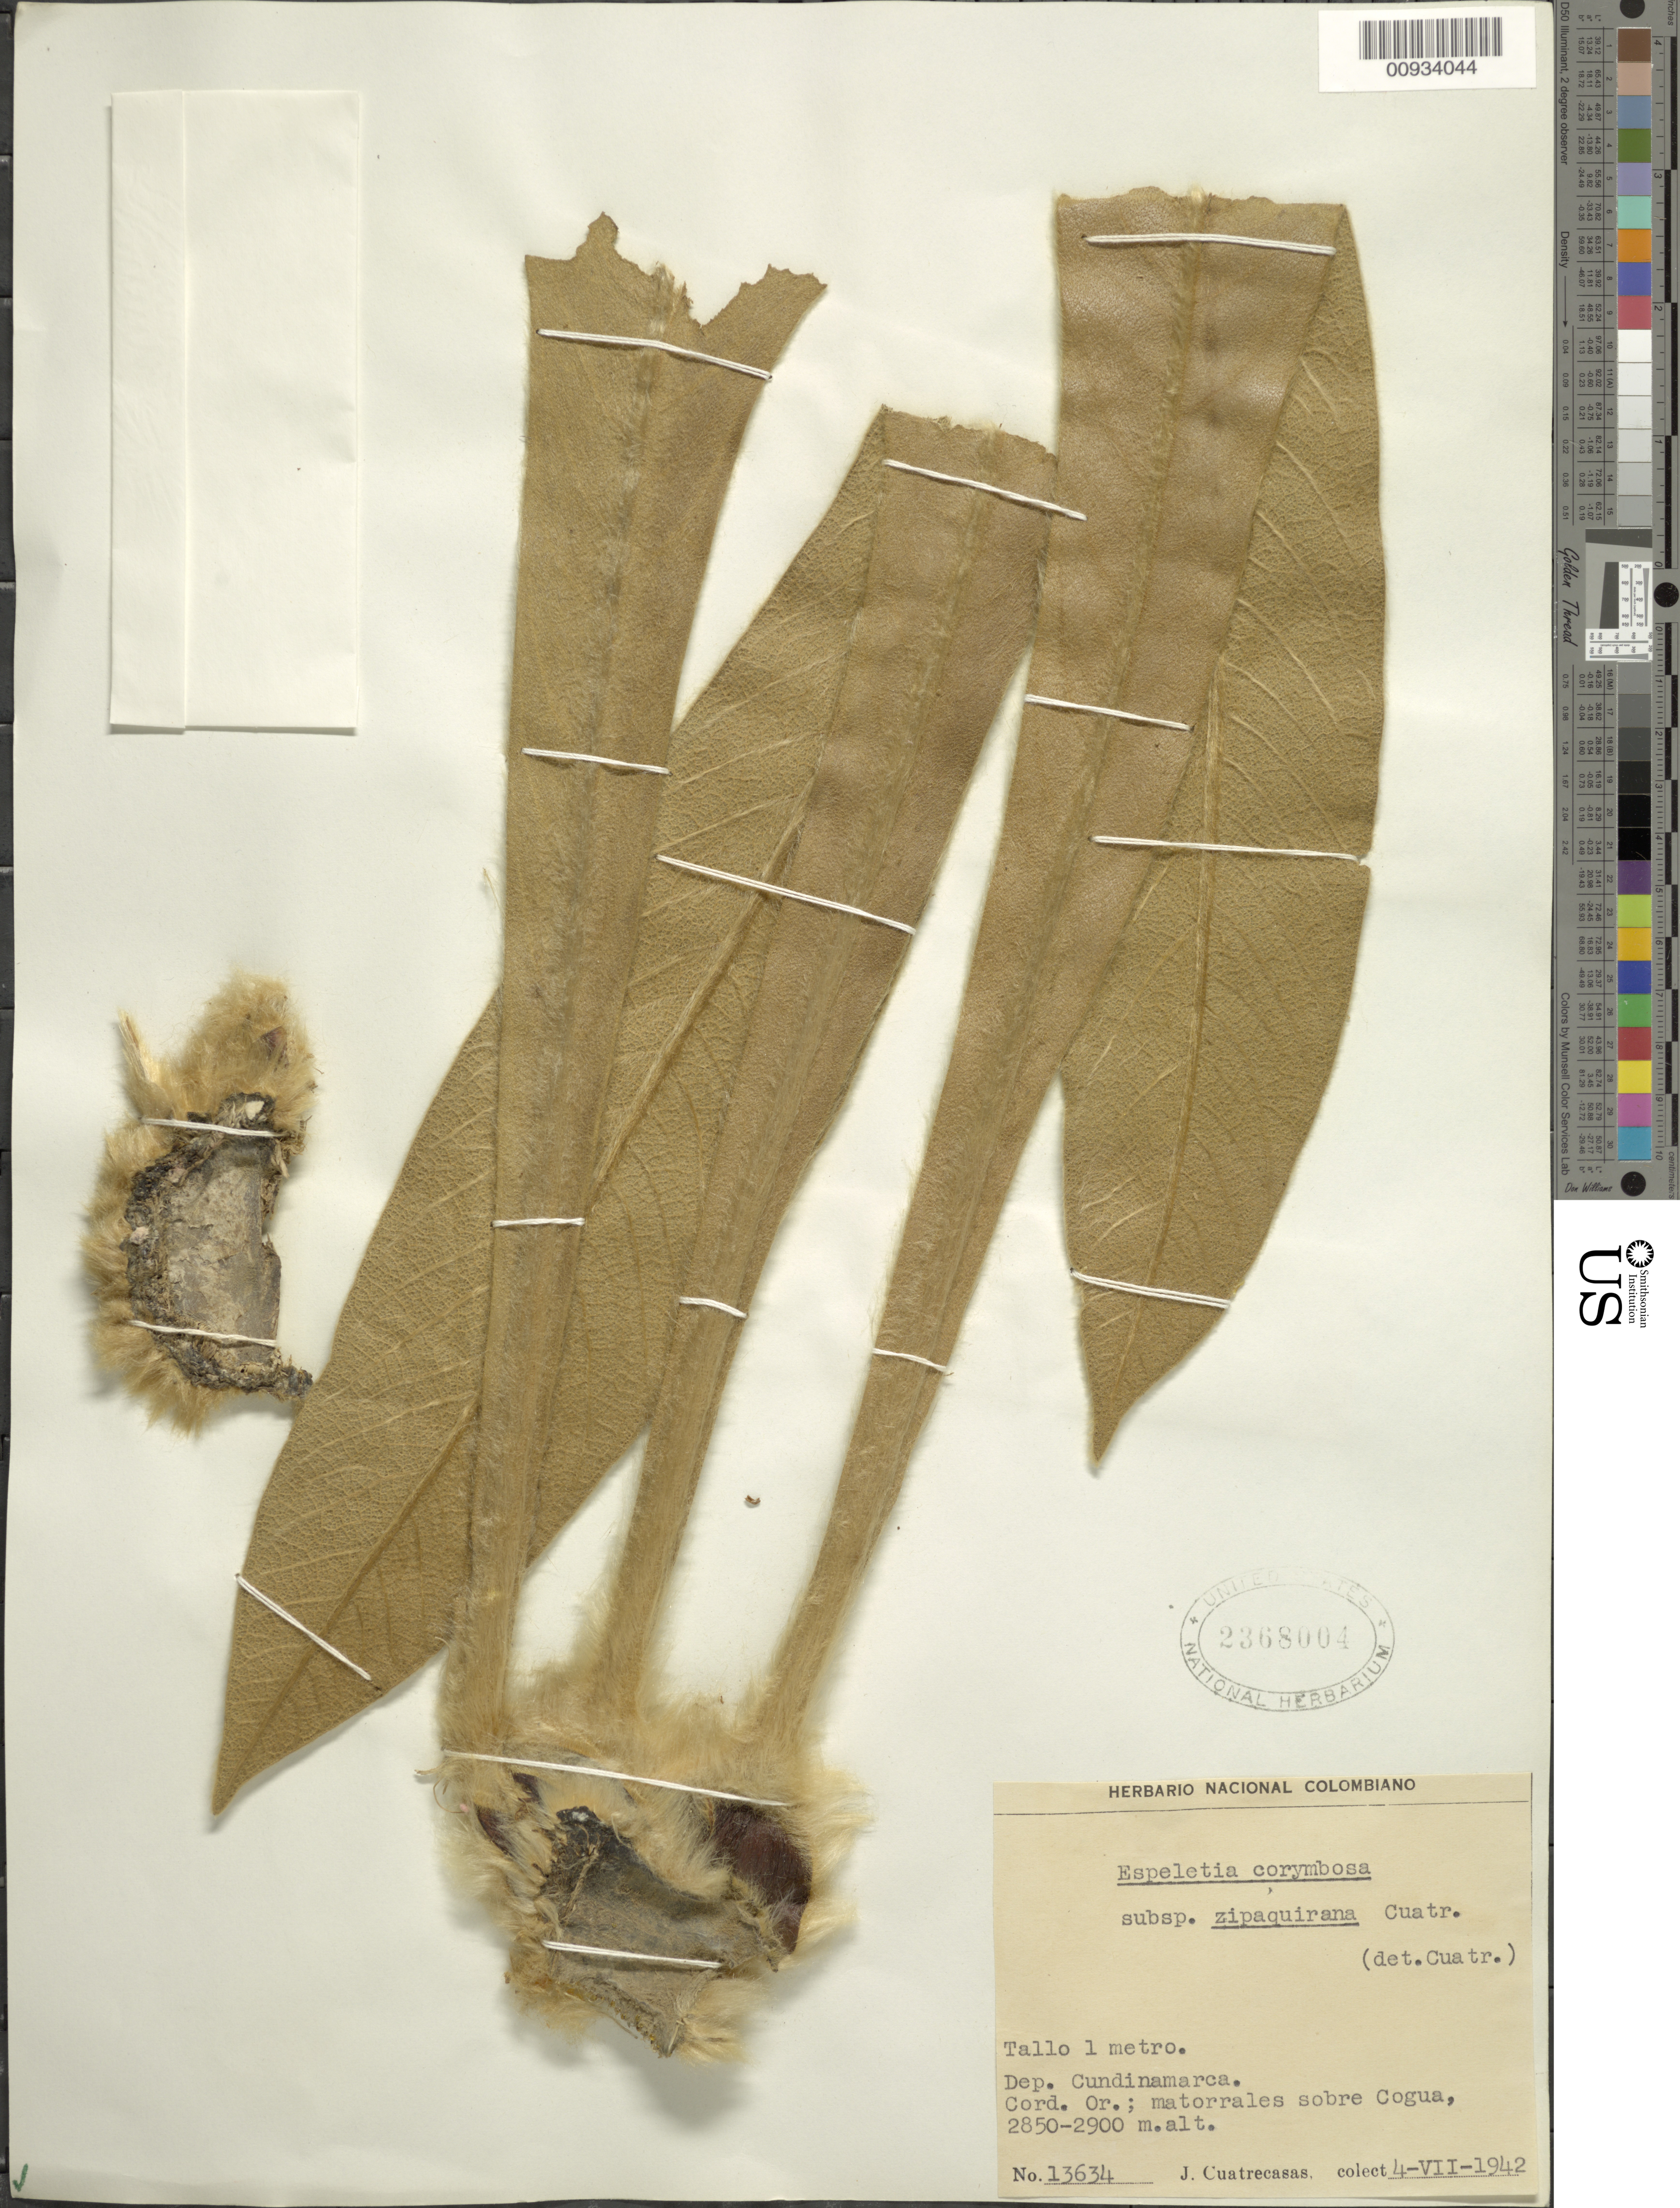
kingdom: Plantae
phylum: Tracheophyta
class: Magnoliopsida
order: Asterales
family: Asteraceae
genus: Espeletia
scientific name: Espeletia corymbosa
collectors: J. Cuatrecasas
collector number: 13634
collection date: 1942-07-04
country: Colombia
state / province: Cundinamarca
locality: Cord. Or.; matorrales sobre Cogua.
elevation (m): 2850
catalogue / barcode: US 2368004